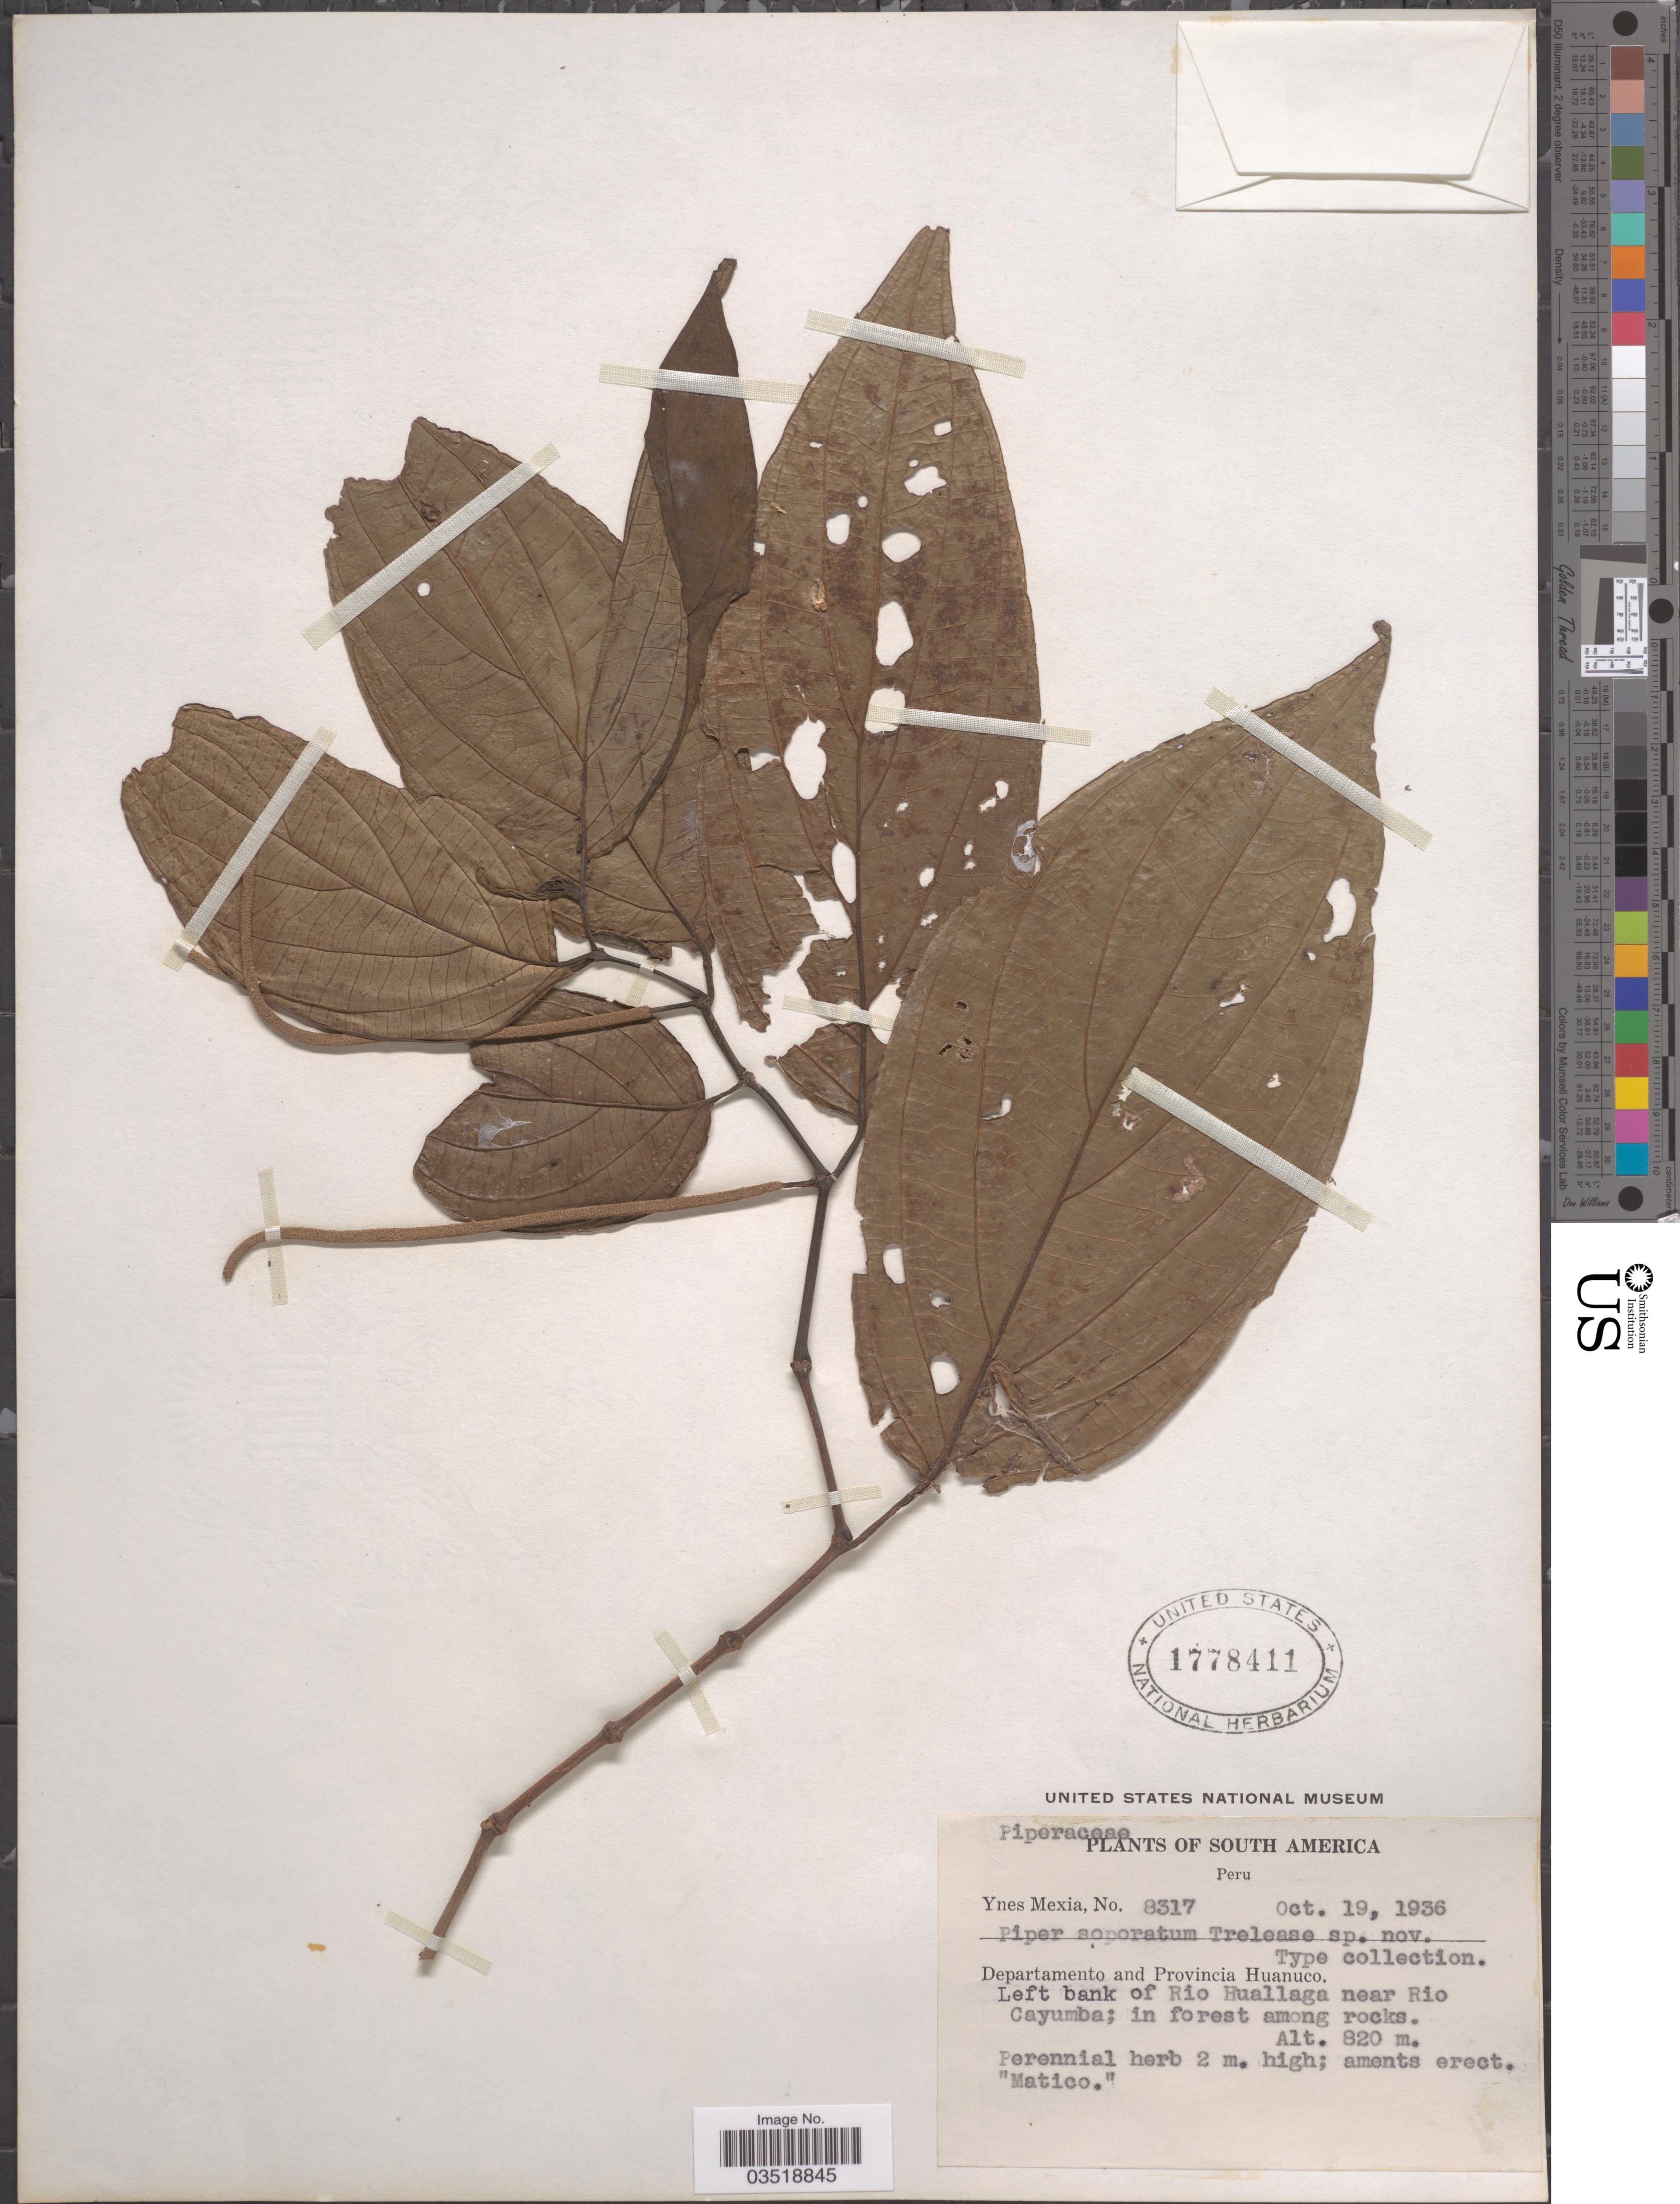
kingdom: Plantae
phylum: Tracheophyta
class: Magnoliopsida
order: Piperales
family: Piperaceae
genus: Piper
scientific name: Piper sp.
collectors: Y. Mexia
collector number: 8317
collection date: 1936-10-19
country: Peru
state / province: Huánuco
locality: Departamento and Provincia Huanuco. Left bank of Rio Huallaga near Rio Cayumba.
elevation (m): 820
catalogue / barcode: US 1778411